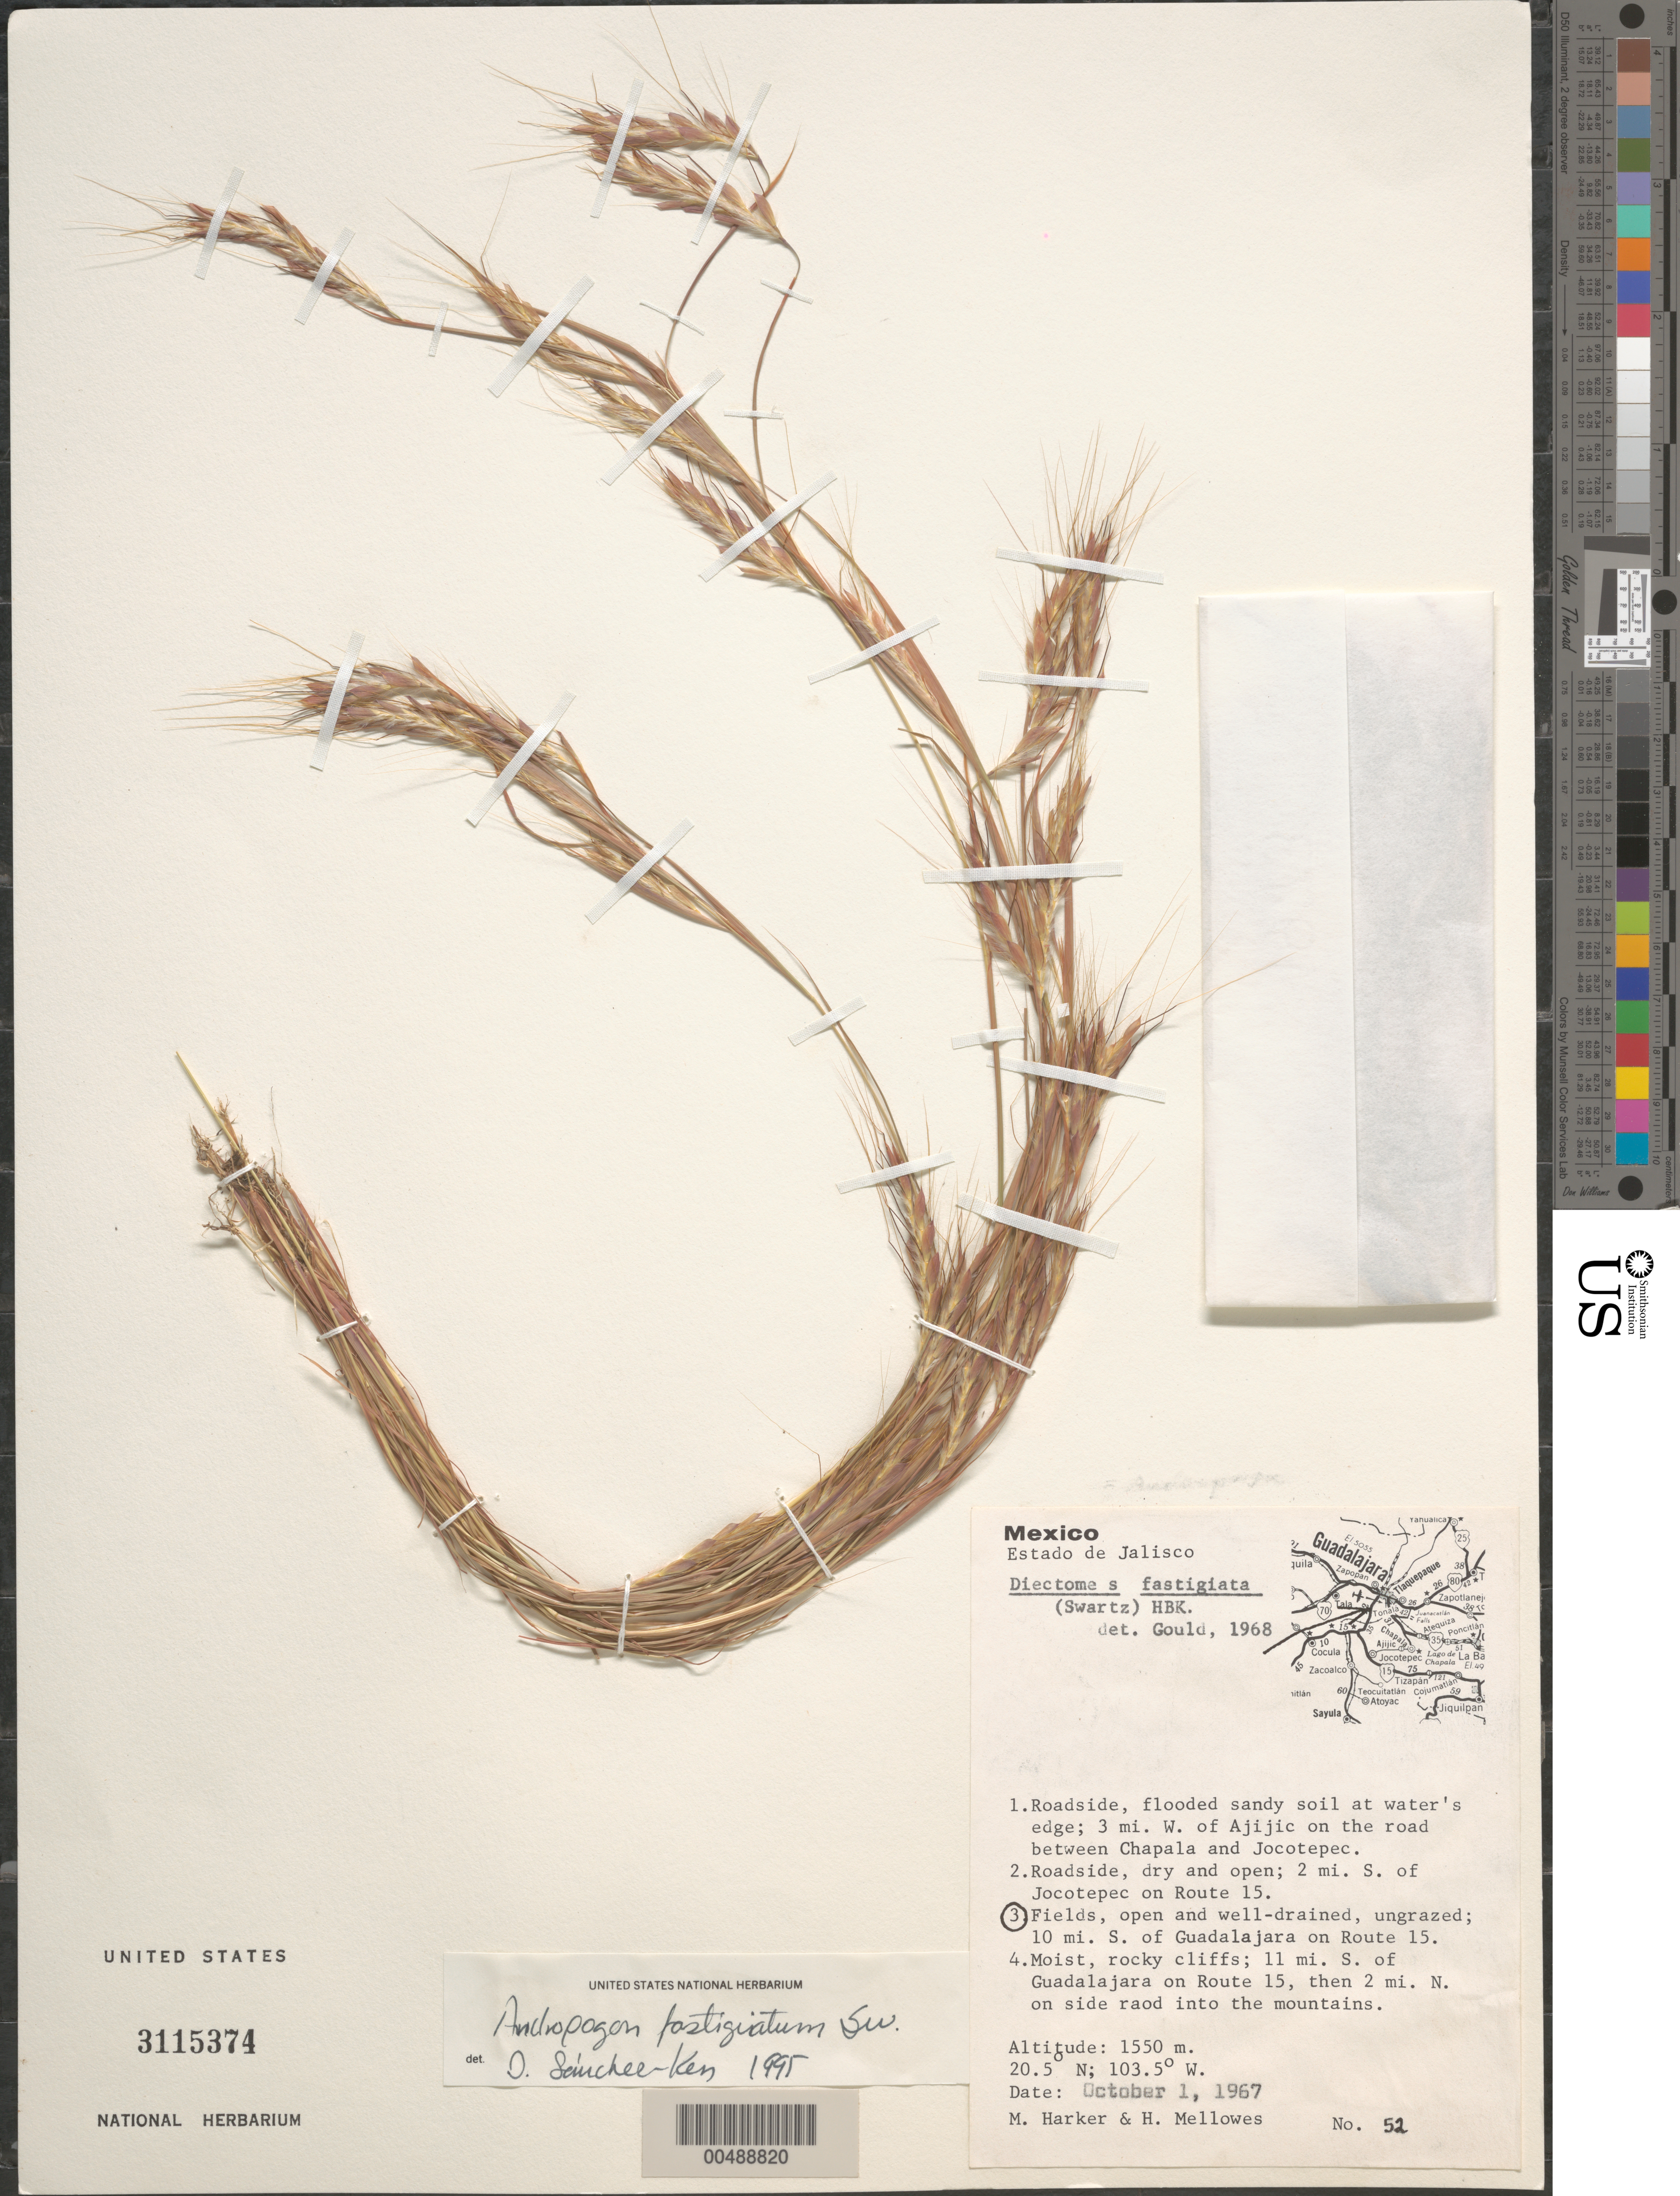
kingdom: Plantae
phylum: Tracheophyta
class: Liliopsida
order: Poales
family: Poaceae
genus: Andropogon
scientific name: Andropogon fastigiatus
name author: Sw.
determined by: Sánchez-Ken, J. G.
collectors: M. Harker & H. Mellowes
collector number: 52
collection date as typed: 1 Oct 1967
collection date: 1967-10-01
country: Mexico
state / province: Jalisco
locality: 10 mi S of Guadalajara on route 15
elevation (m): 1550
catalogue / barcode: US 3115374